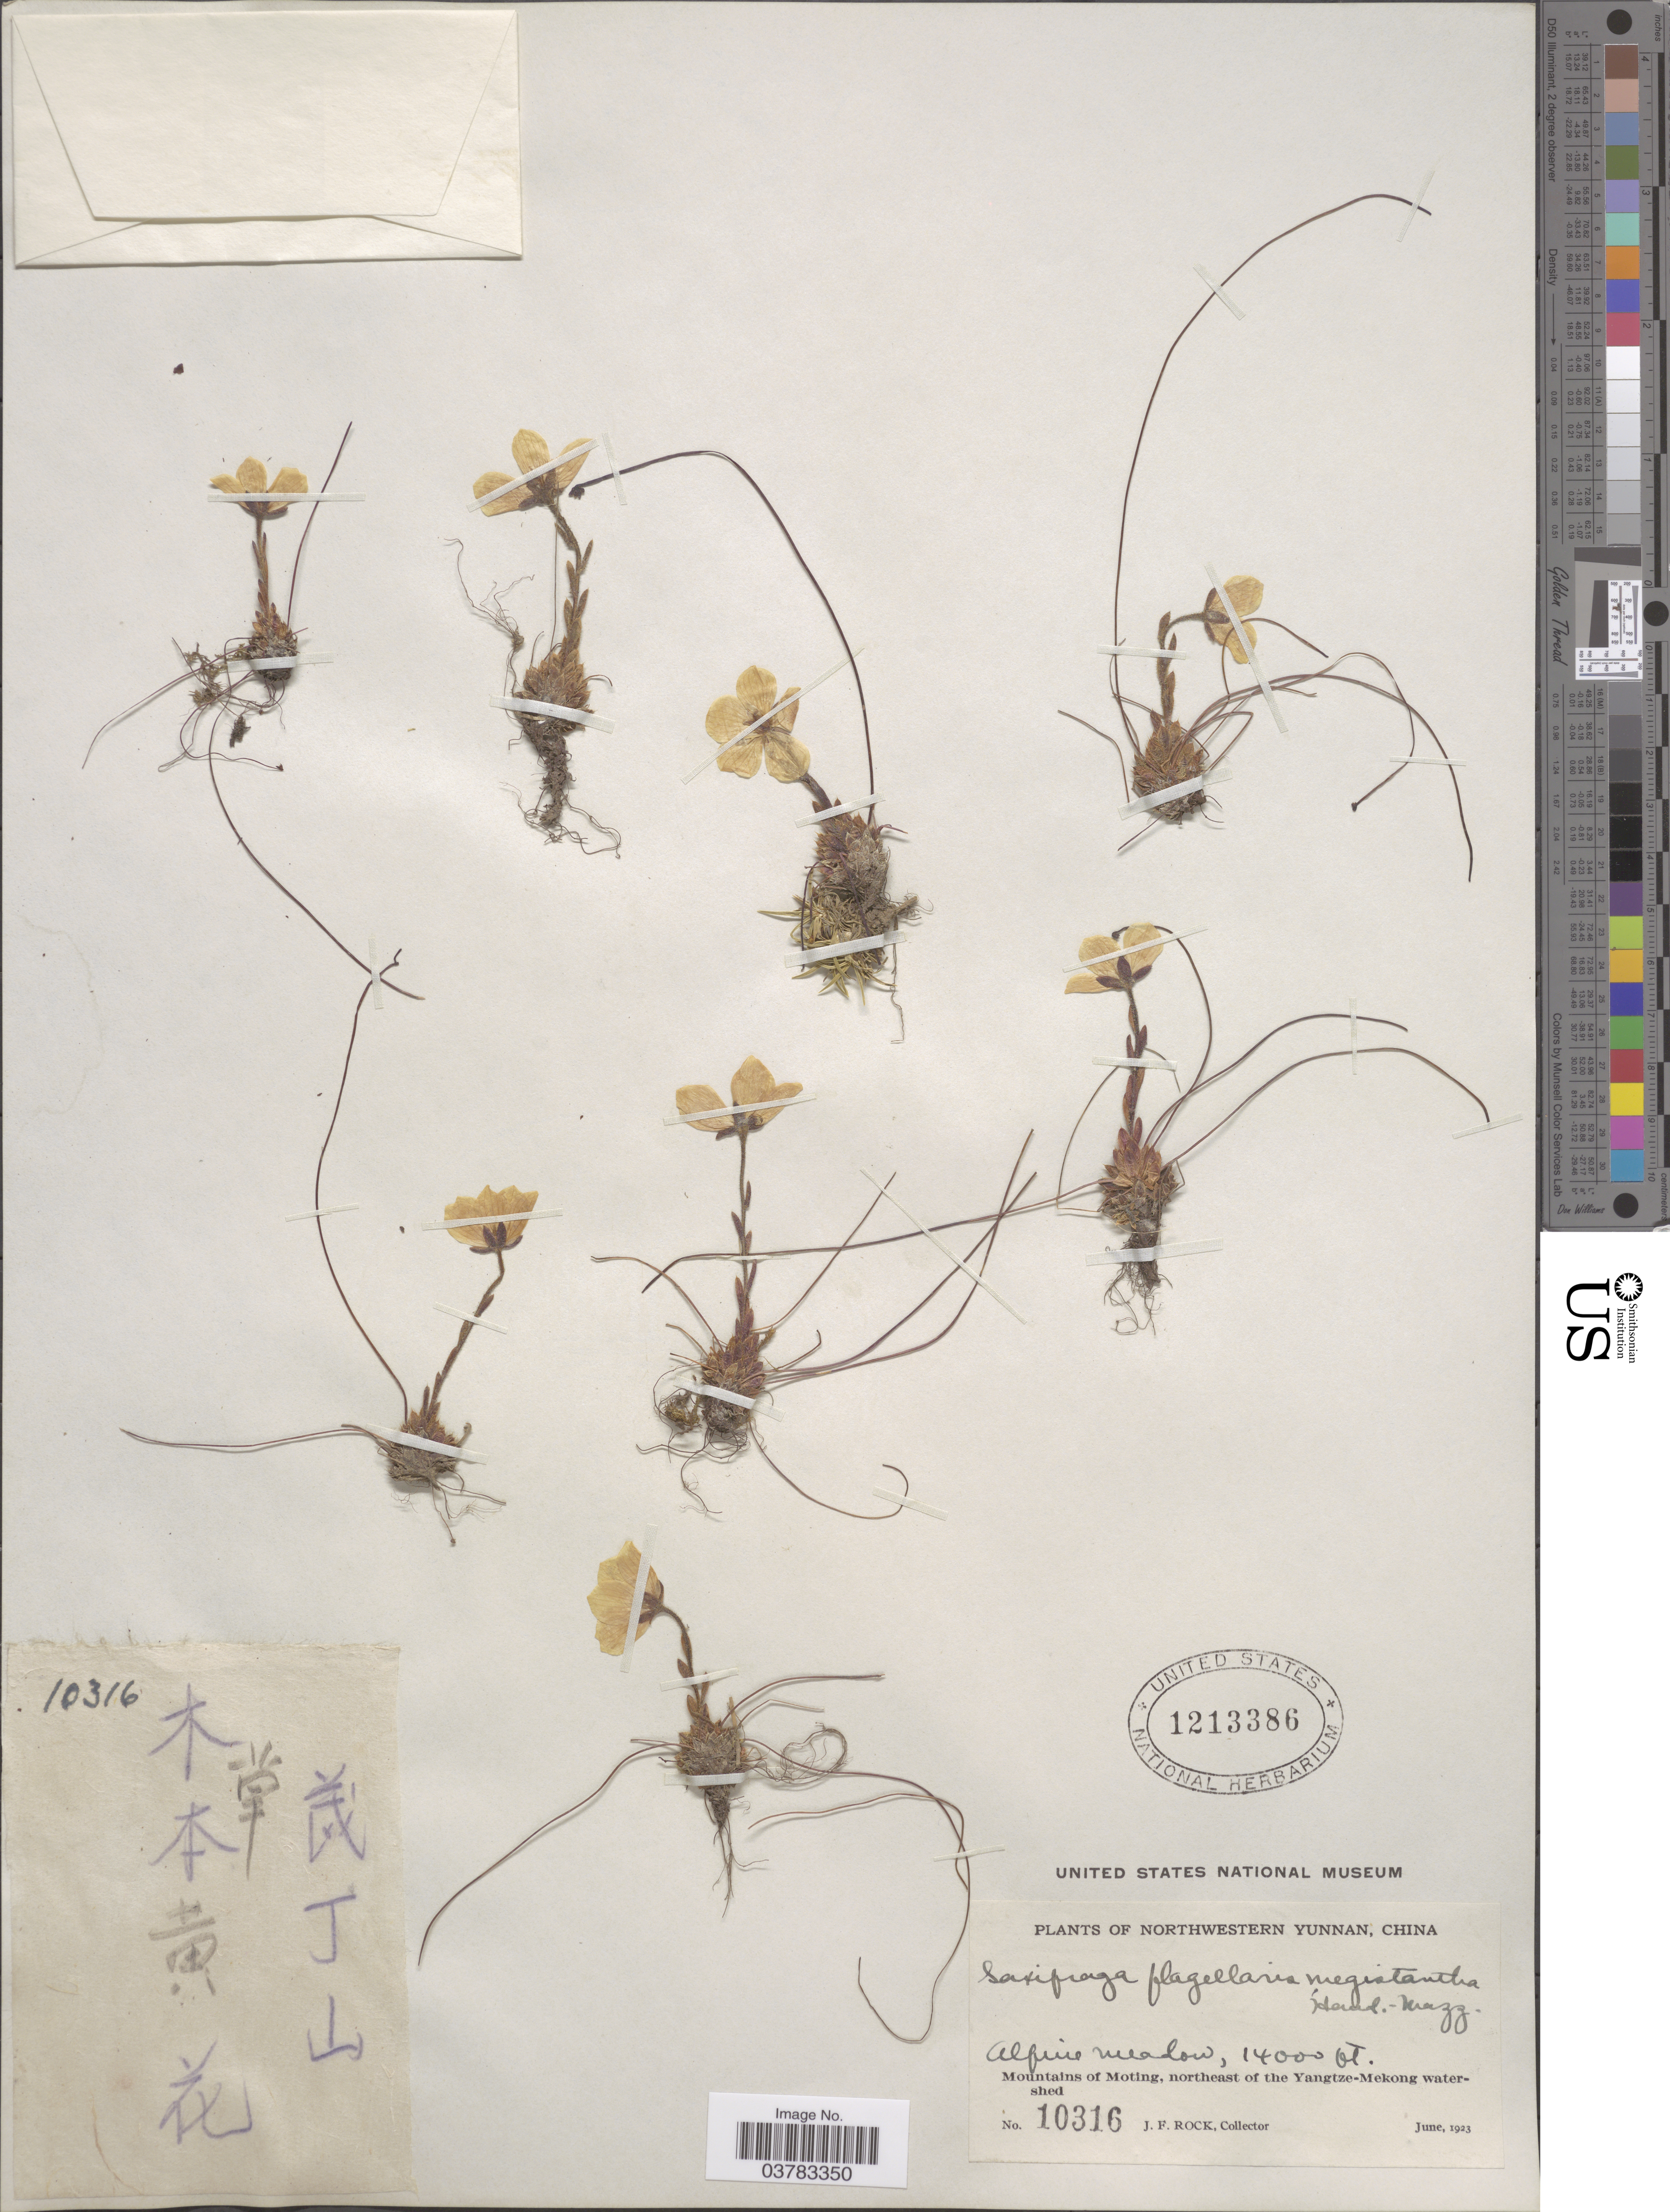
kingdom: Plantae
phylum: Tracheophyta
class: Magnoliopsida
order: Saxifragales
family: Saxifragaceae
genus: Saxifraga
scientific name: Saxifraga flagellaris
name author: Willd. ex Sternb.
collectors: J. Rock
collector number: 10316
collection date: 1923-06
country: China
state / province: Yunnan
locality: Northwestern Yunnan. Mountains of Moting, northeast of the Yangtze-Mekong watershed.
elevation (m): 4267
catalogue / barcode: US 1213386